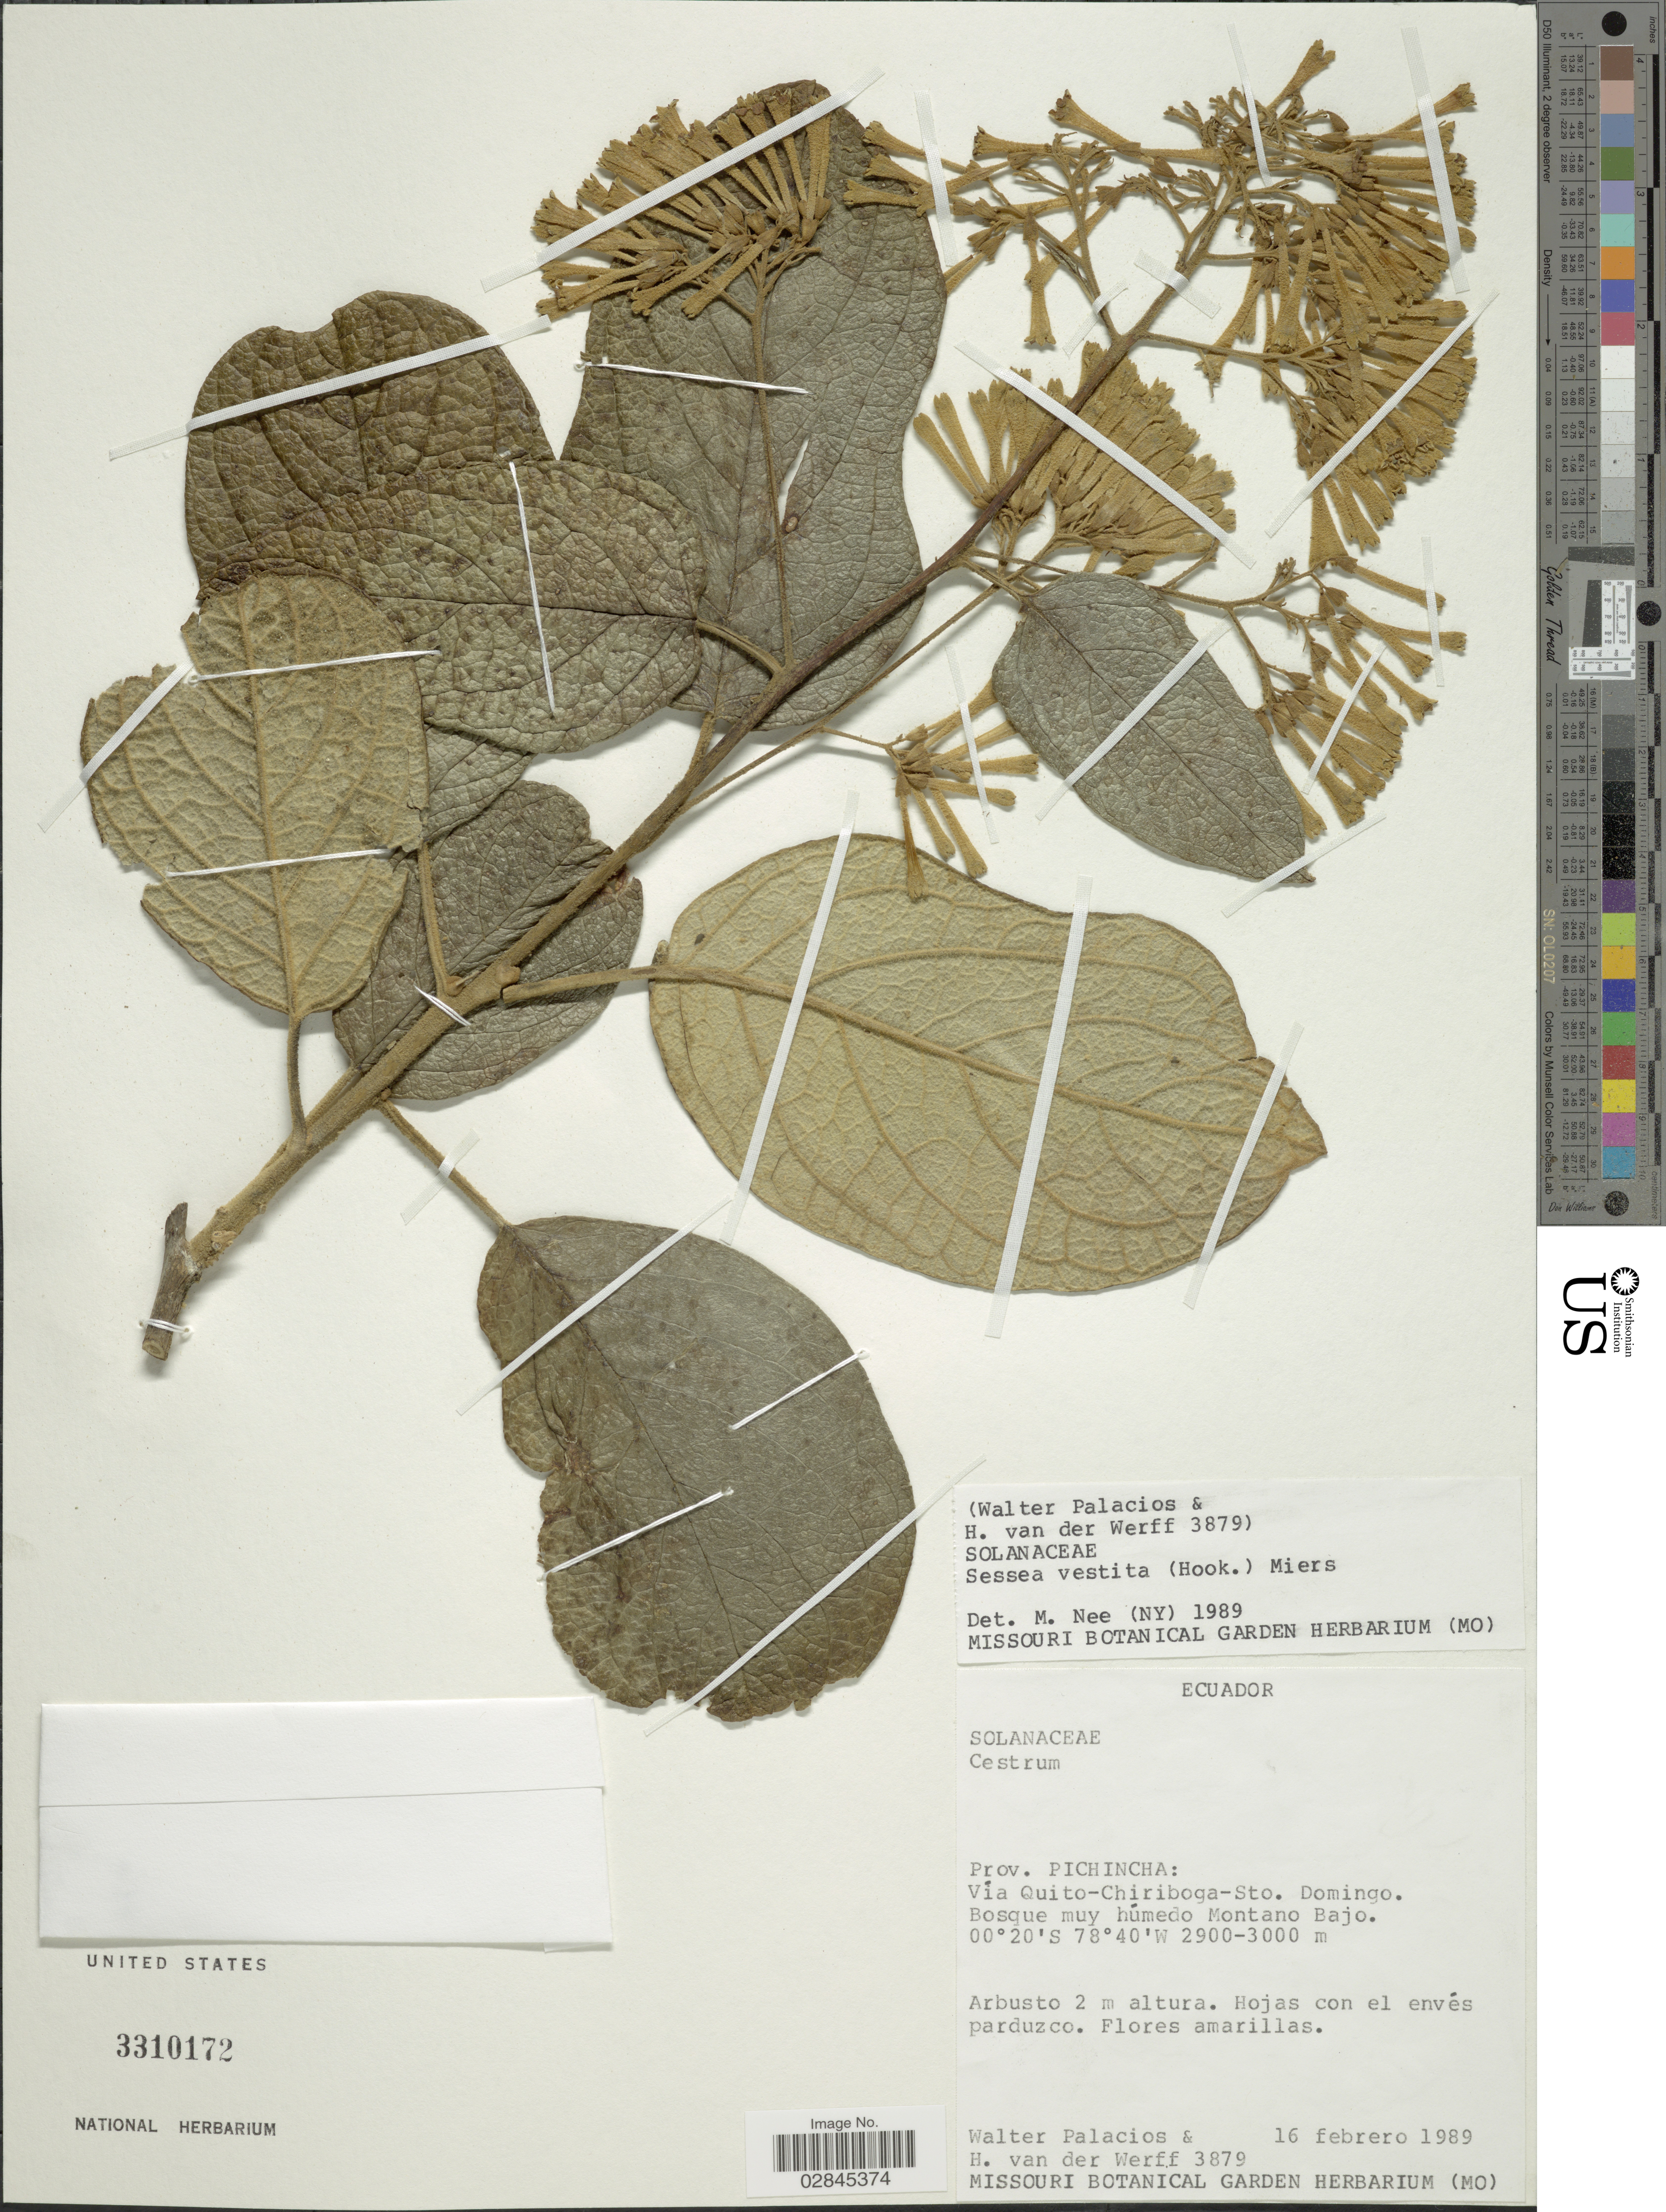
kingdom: Plantae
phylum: Tracheophyta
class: Magnoliopsida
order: Solanales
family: Solanaceae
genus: Cestrum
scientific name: Cestrum vestitum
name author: Hook.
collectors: W. Palacios & H. van der Werff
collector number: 3879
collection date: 1989-02-16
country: Ecuador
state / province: Pichincha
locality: Via Quito-Chiriboga-Sto. Domingo. Bosque muy húmedo Montano Bajo.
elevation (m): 2900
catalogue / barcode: US 3310172